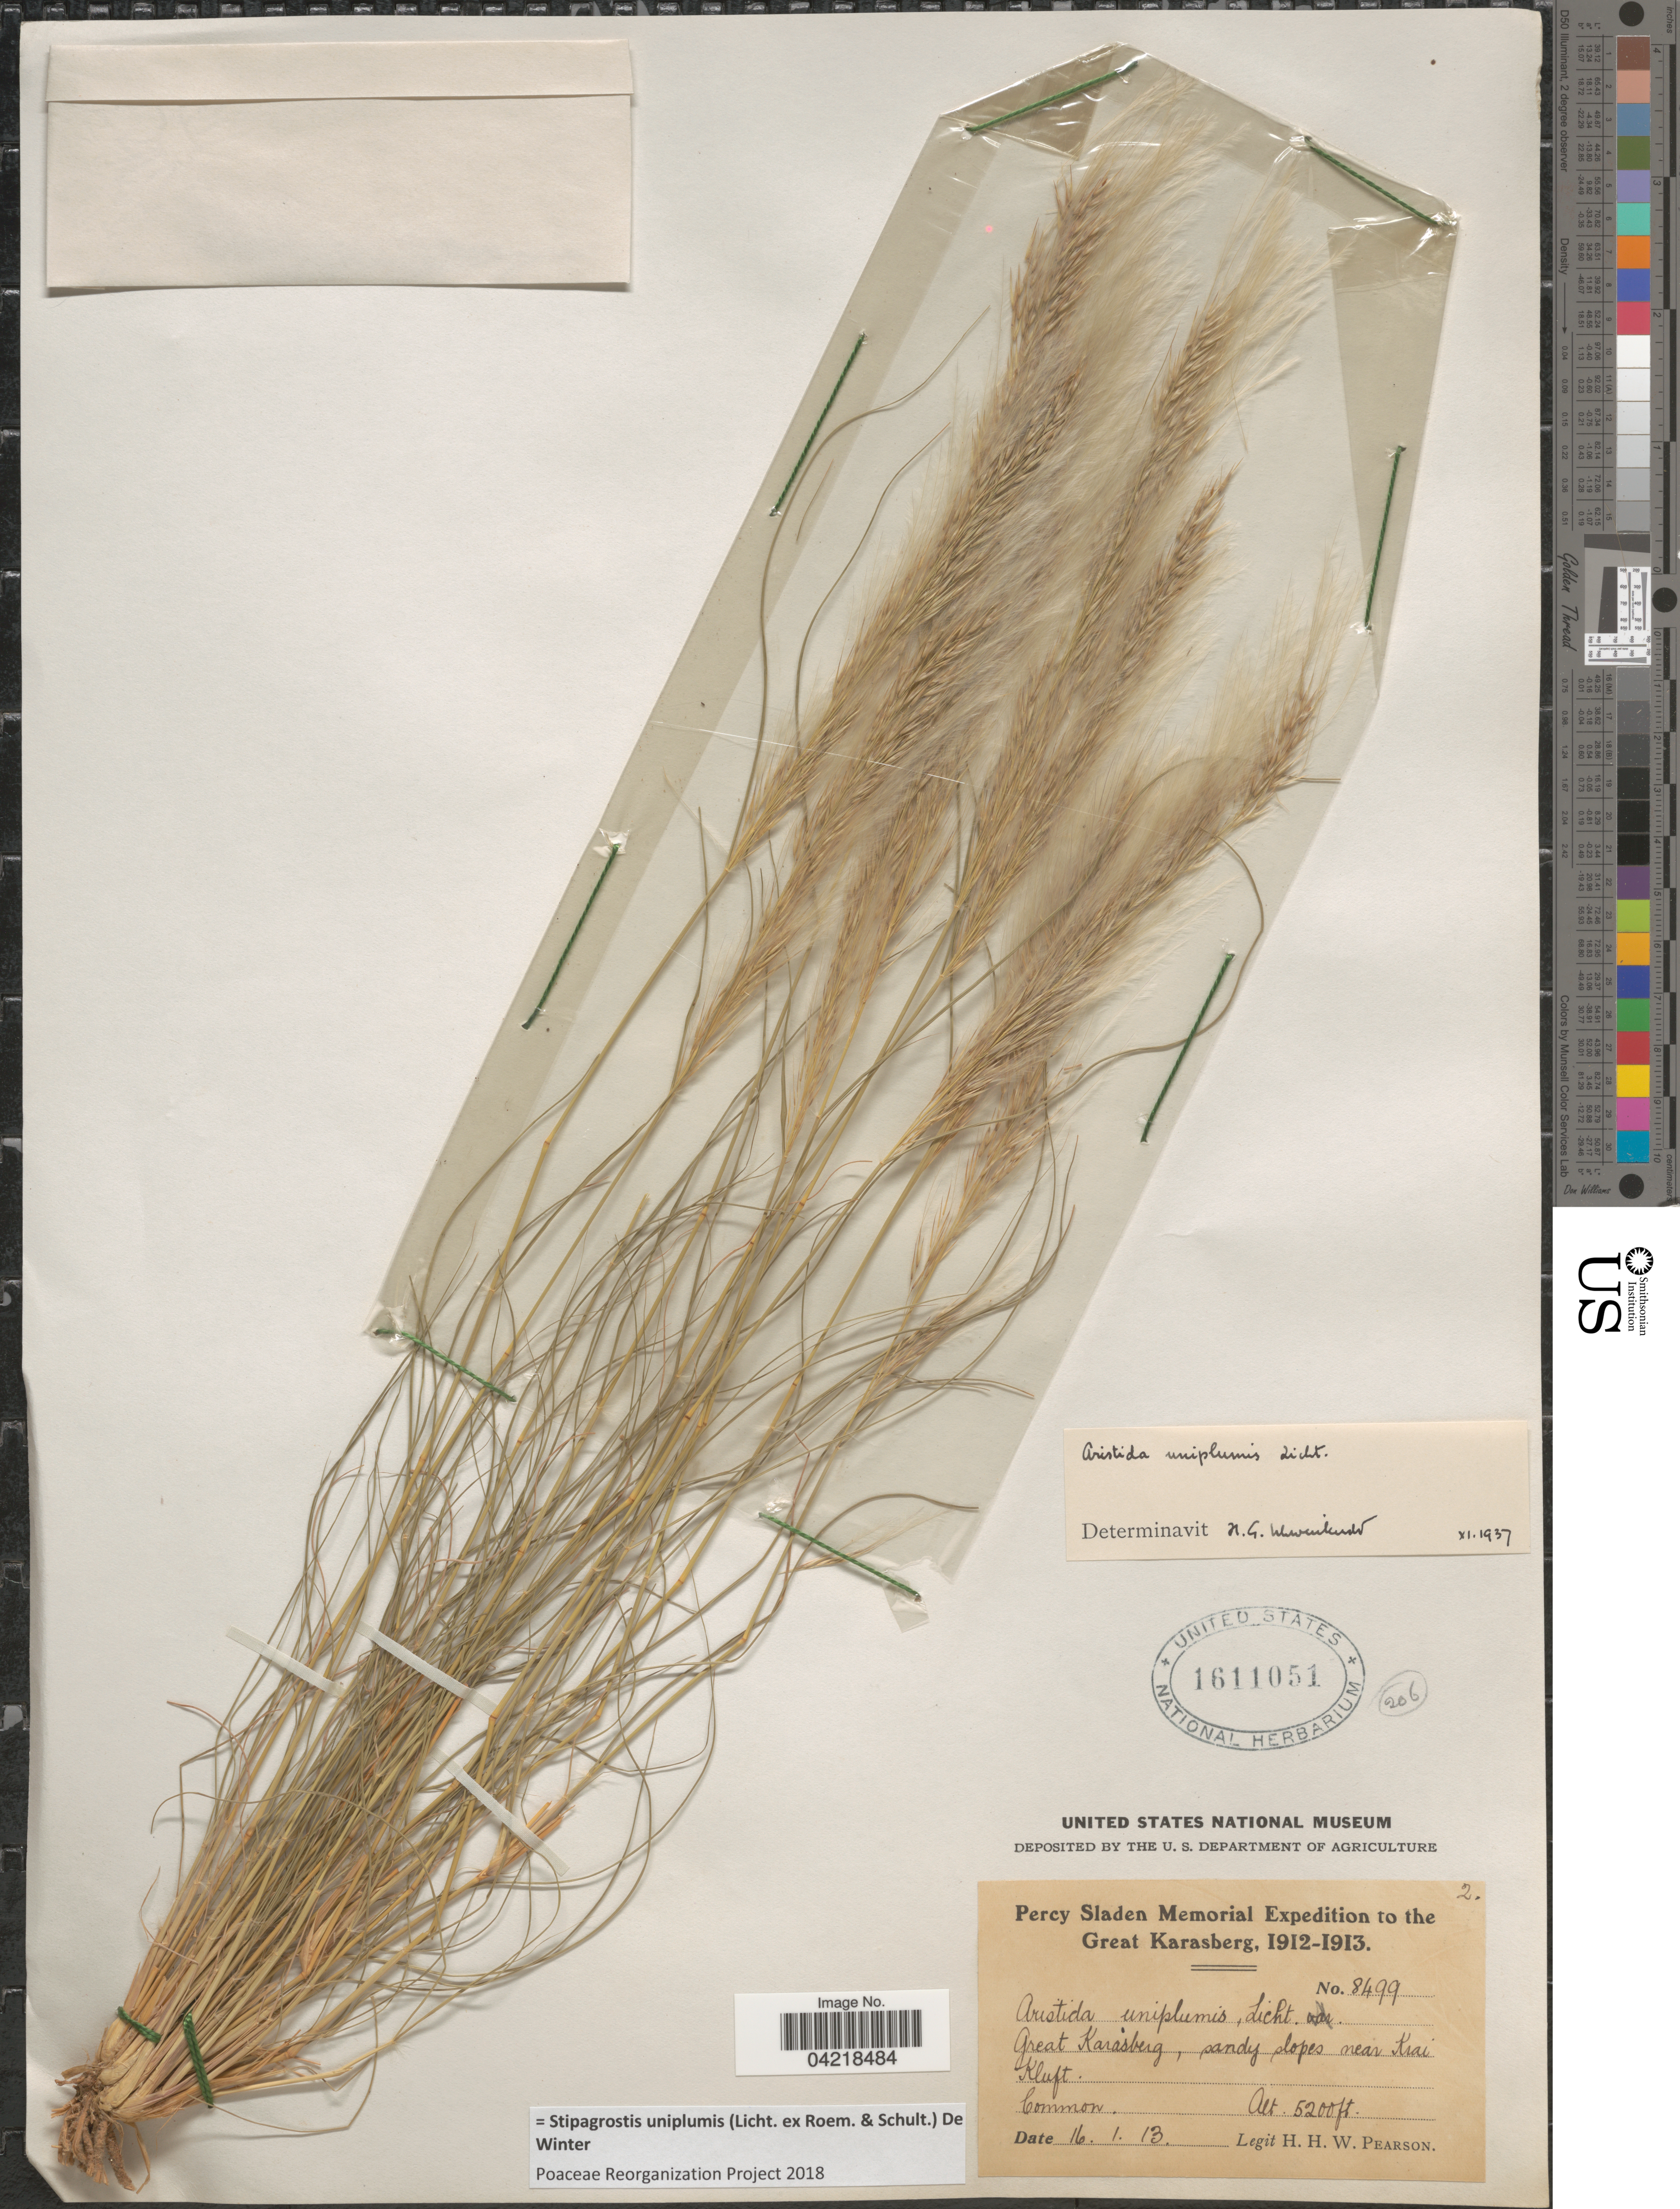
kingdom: Plantae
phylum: Tracheophyta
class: Liliopsida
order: Poales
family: Poaceae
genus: Stipagrostis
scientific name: Stipagrostis uniplumis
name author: (Licht.) De Winter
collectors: H. H. W. Pearson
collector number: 8499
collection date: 1913-01-16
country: Namibia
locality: Percy Sladen Memorial Expedition to the Great Karasberg, 1912-1913. Great Karasberg, sandy slopes near Krai Kluft.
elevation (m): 1585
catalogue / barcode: US 1611051